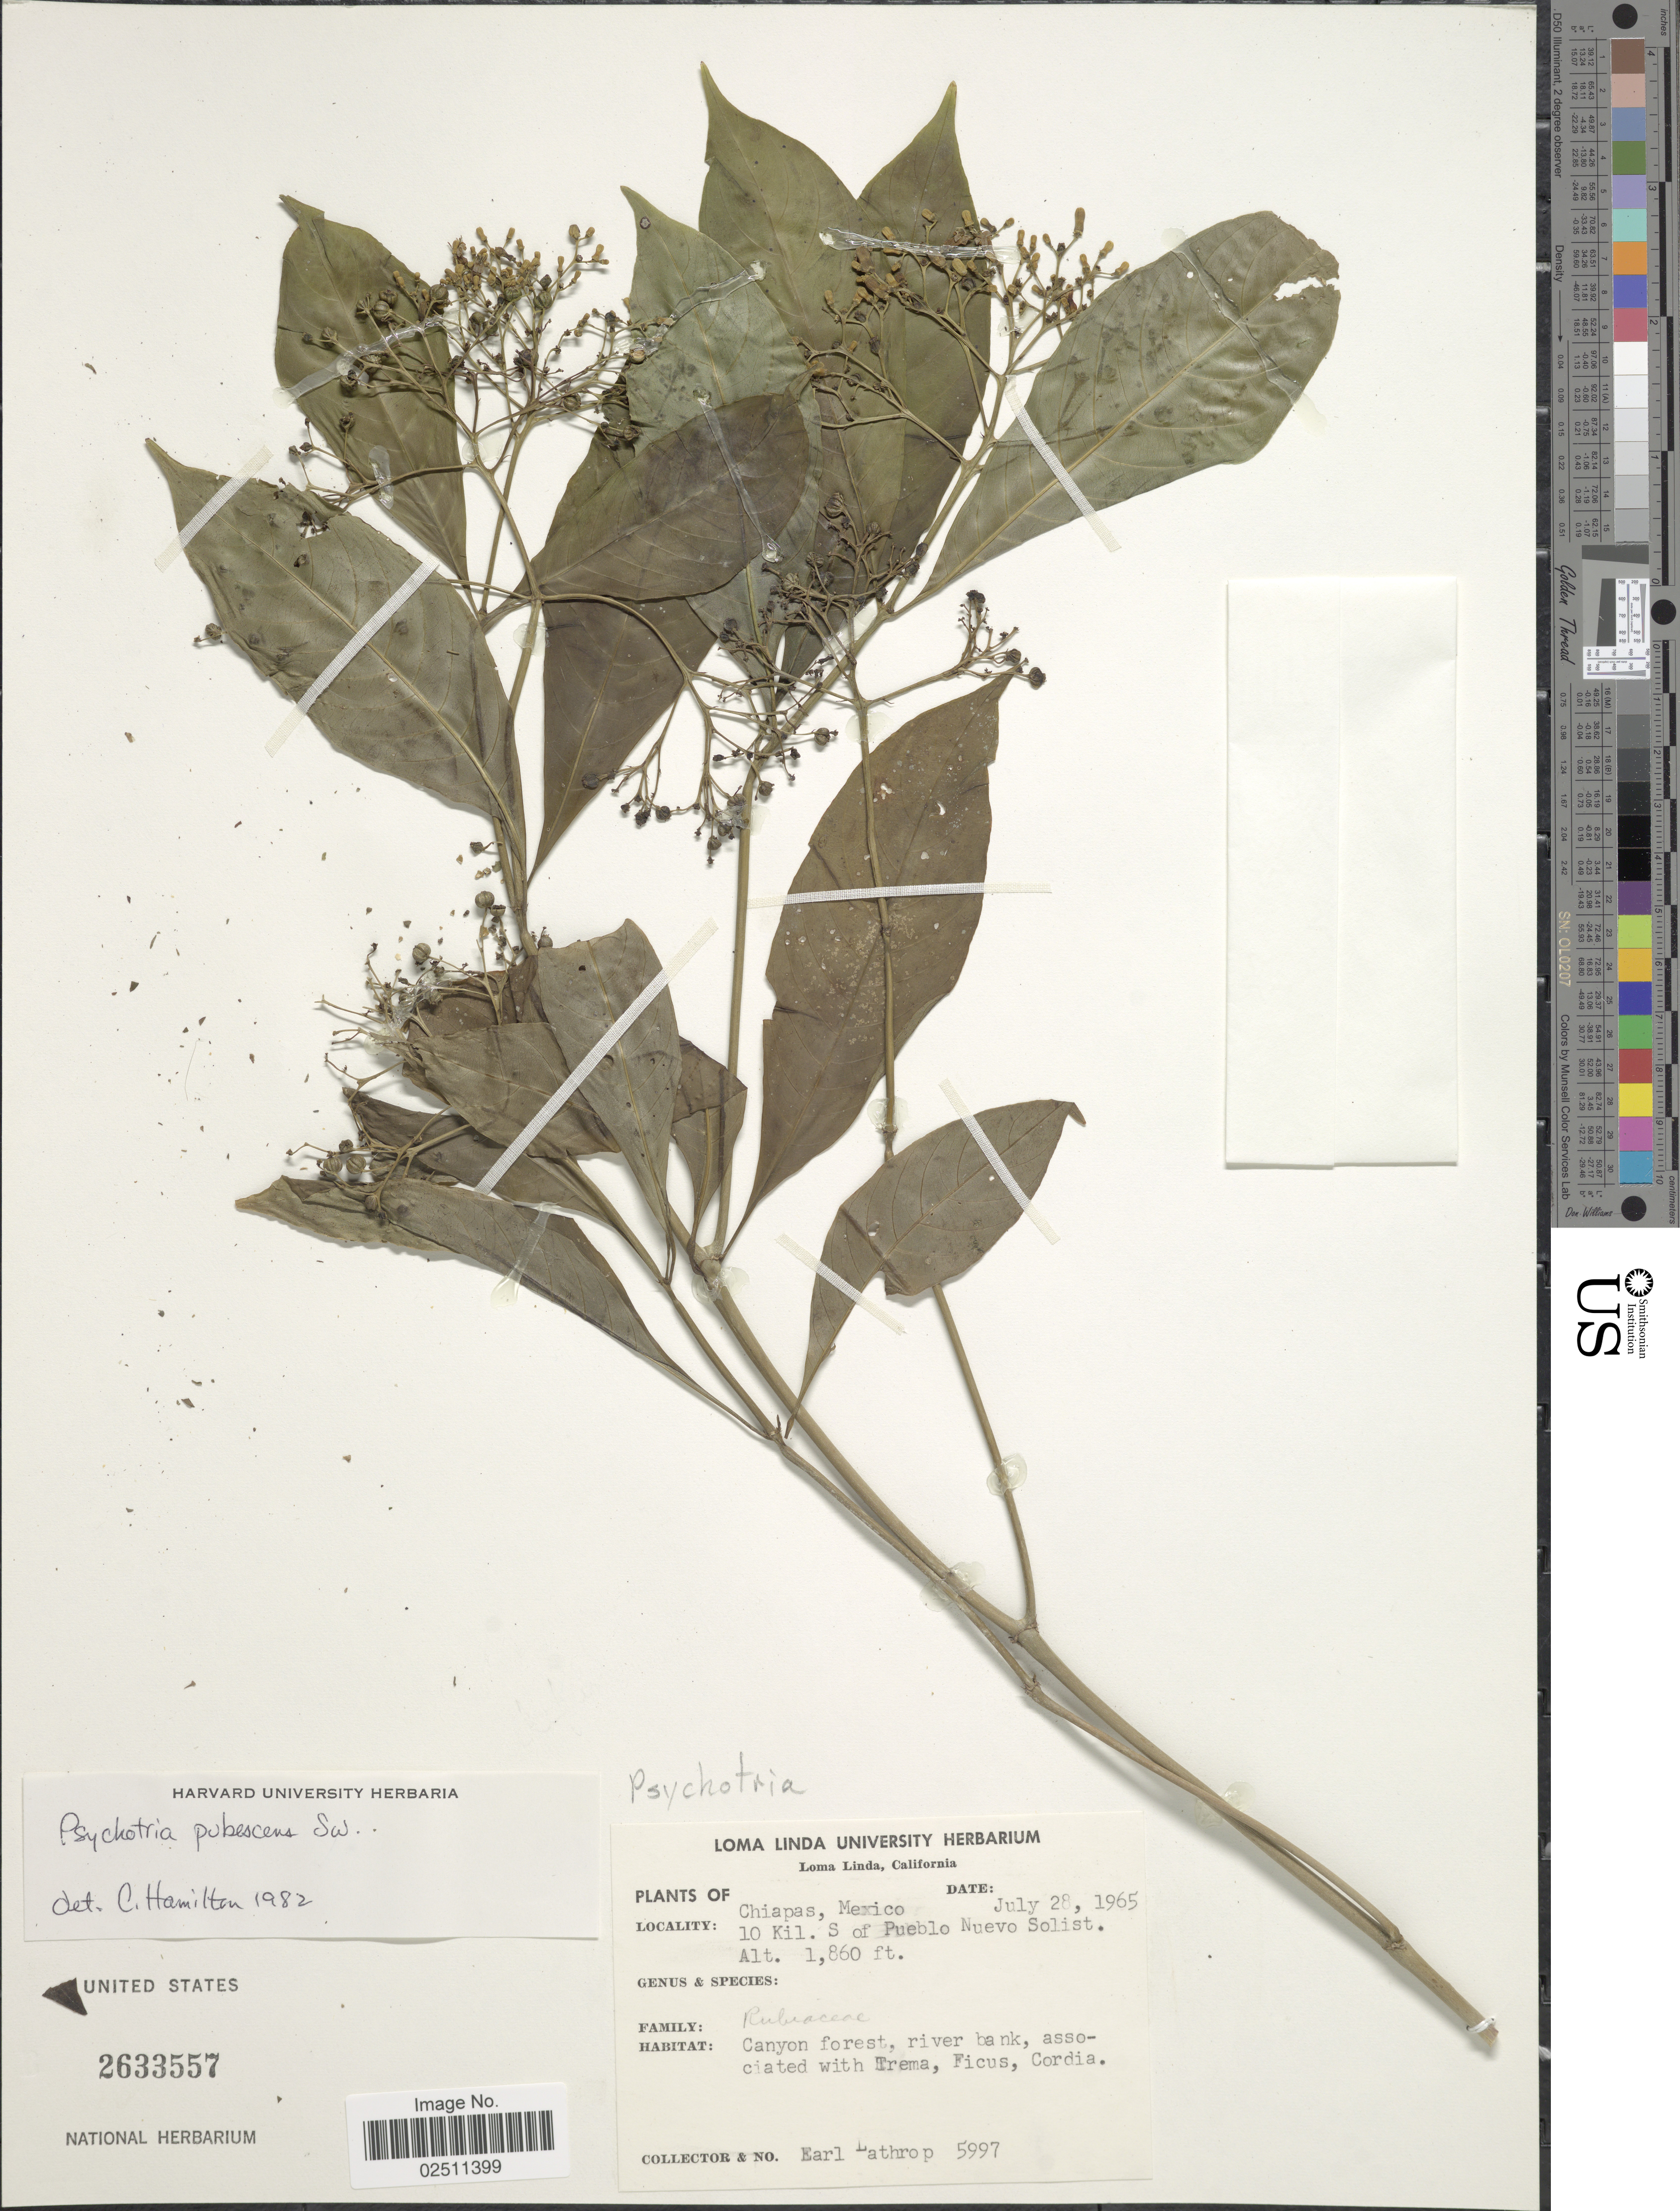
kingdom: Plantae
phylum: Tracheophyta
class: Magnoliopsida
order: Gentianales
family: Rubiaceae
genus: Psychotria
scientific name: Psychotria pubescens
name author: Sw.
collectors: E. W. Lathrop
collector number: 5997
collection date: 1965-07-28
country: Mexico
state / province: Chiapas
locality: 10 Kil. S of Pueblo Nuevo Solist.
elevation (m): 567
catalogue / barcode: US 2633557